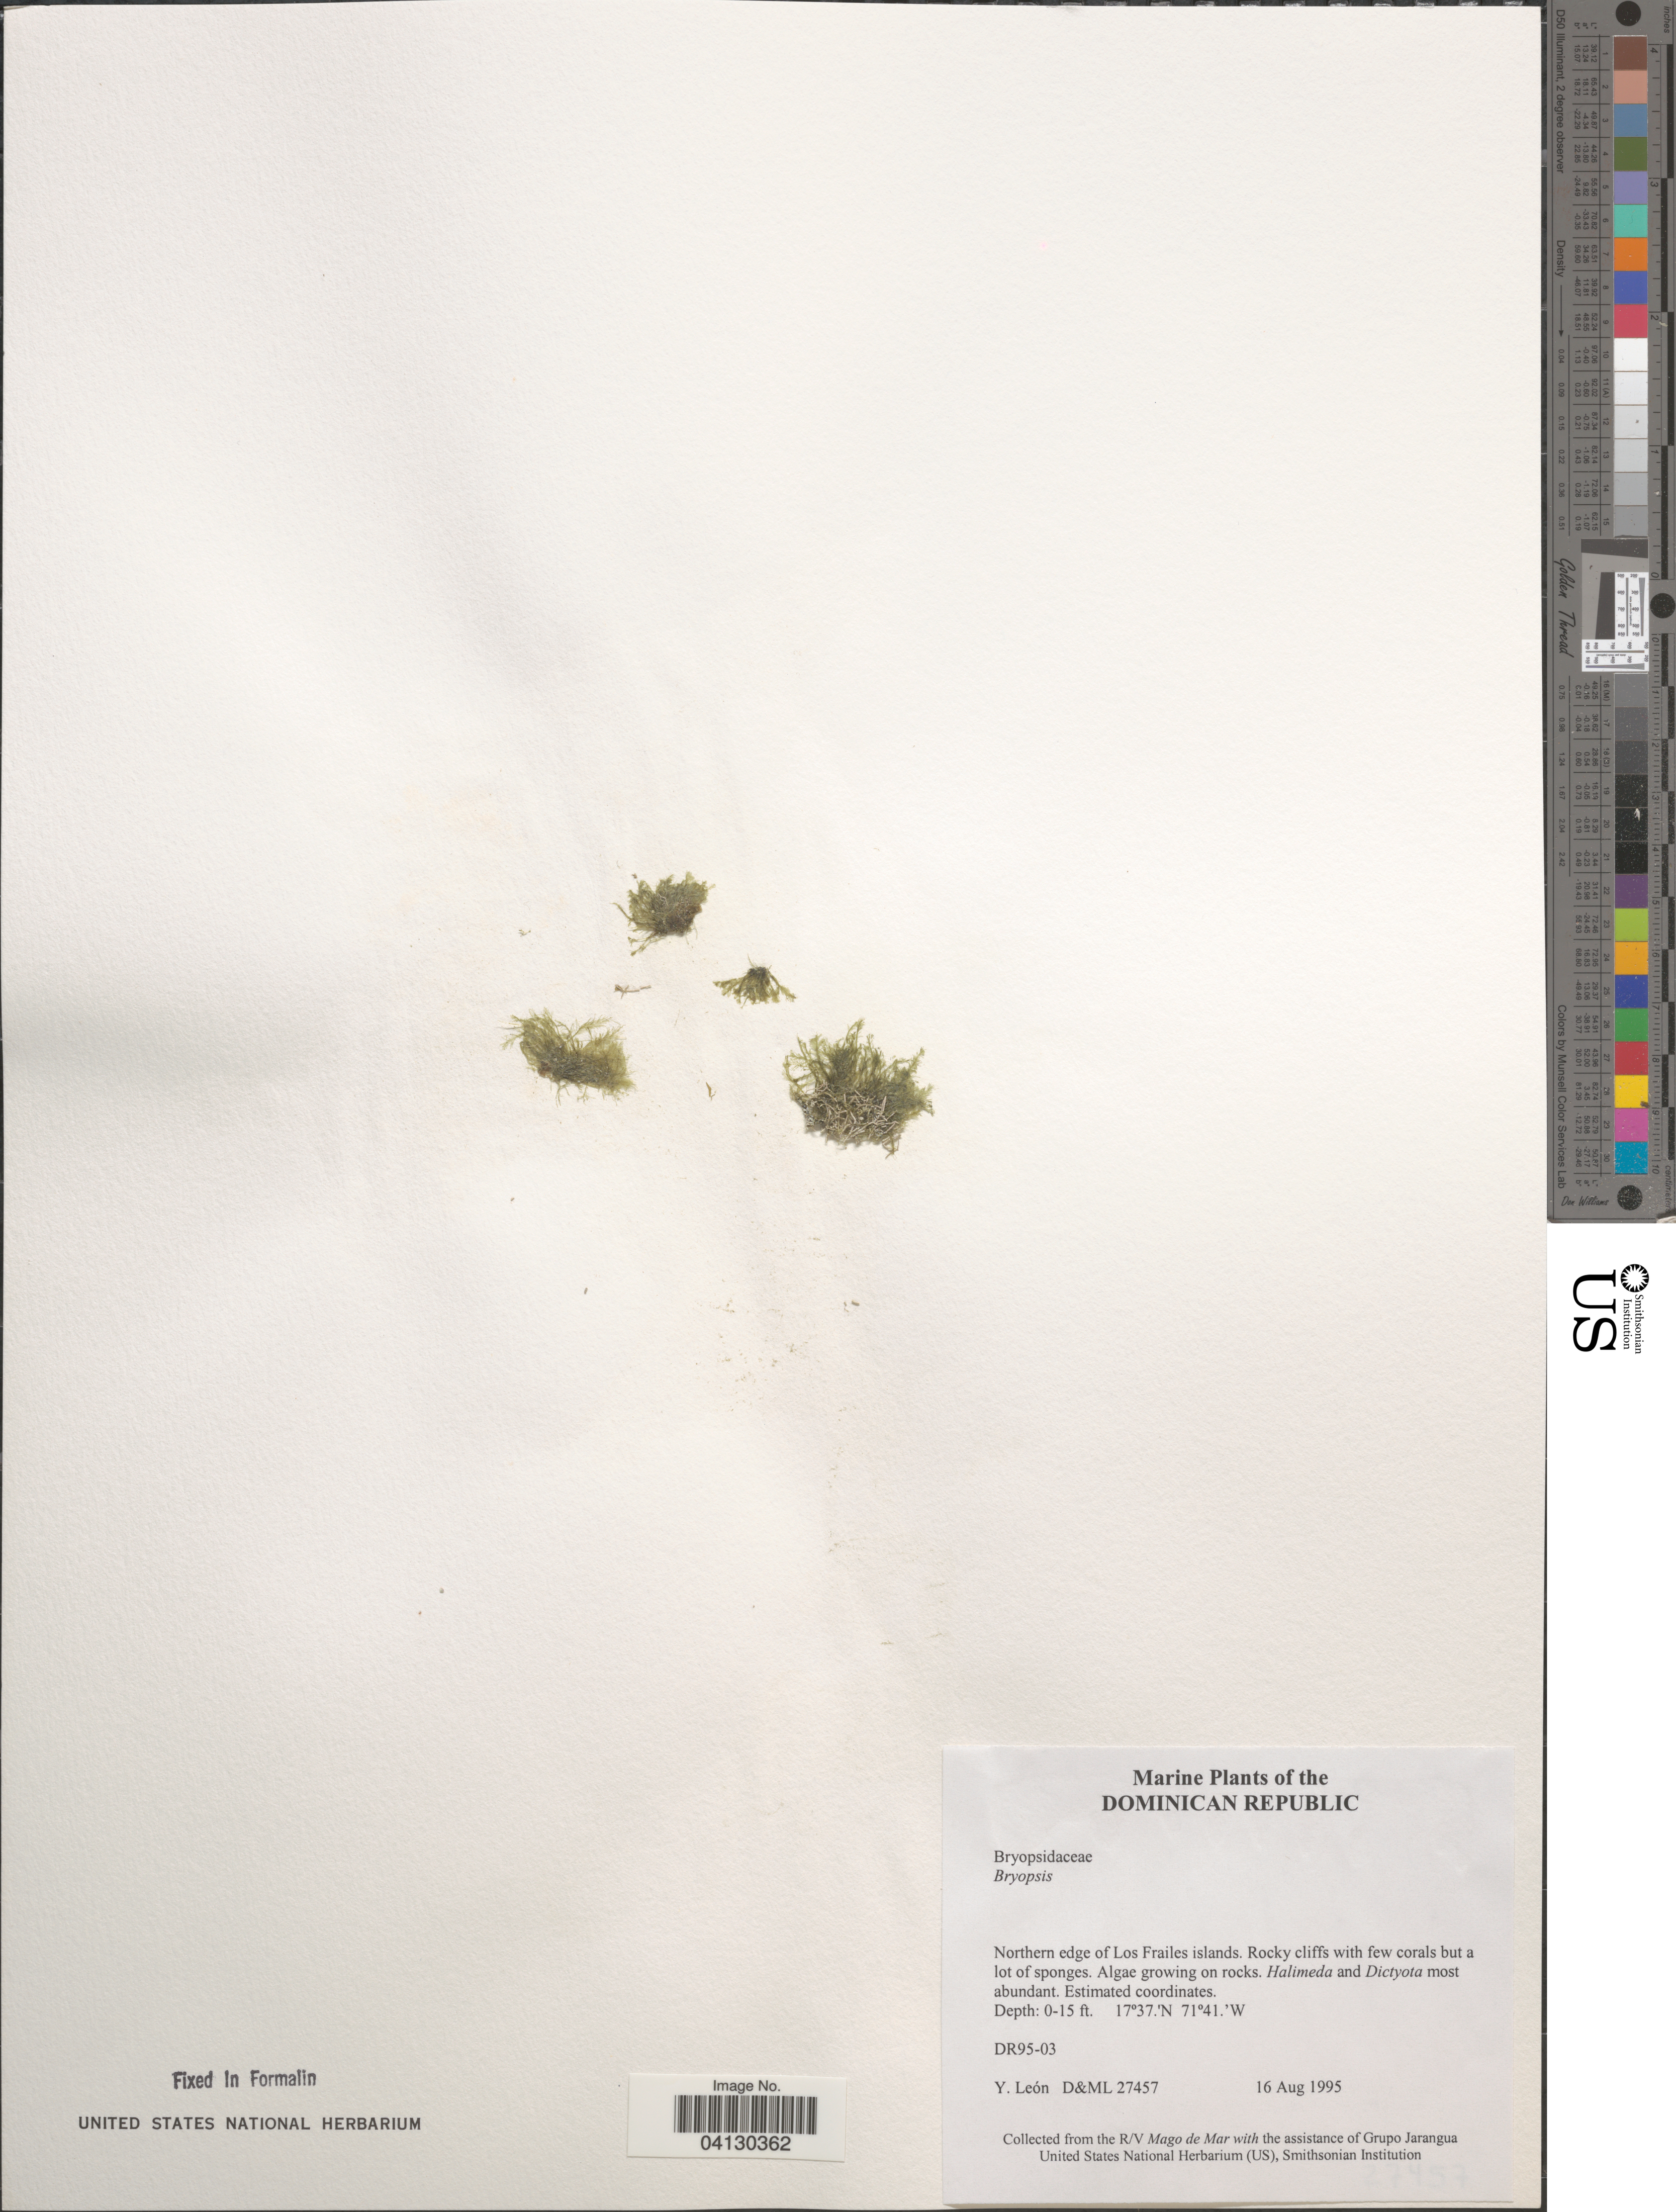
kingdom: Plantae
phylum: Chlorophyta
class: Ulvophyceae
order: Bryopsidales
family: Bryopsidaceae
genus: Bryopsis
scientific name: Bryopsis sp.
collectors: Y. León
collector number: D&ML27457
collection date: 1995-08-16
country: Dominican Republic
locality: Northern edge of Los Frailes islands.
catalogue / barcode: US 328888